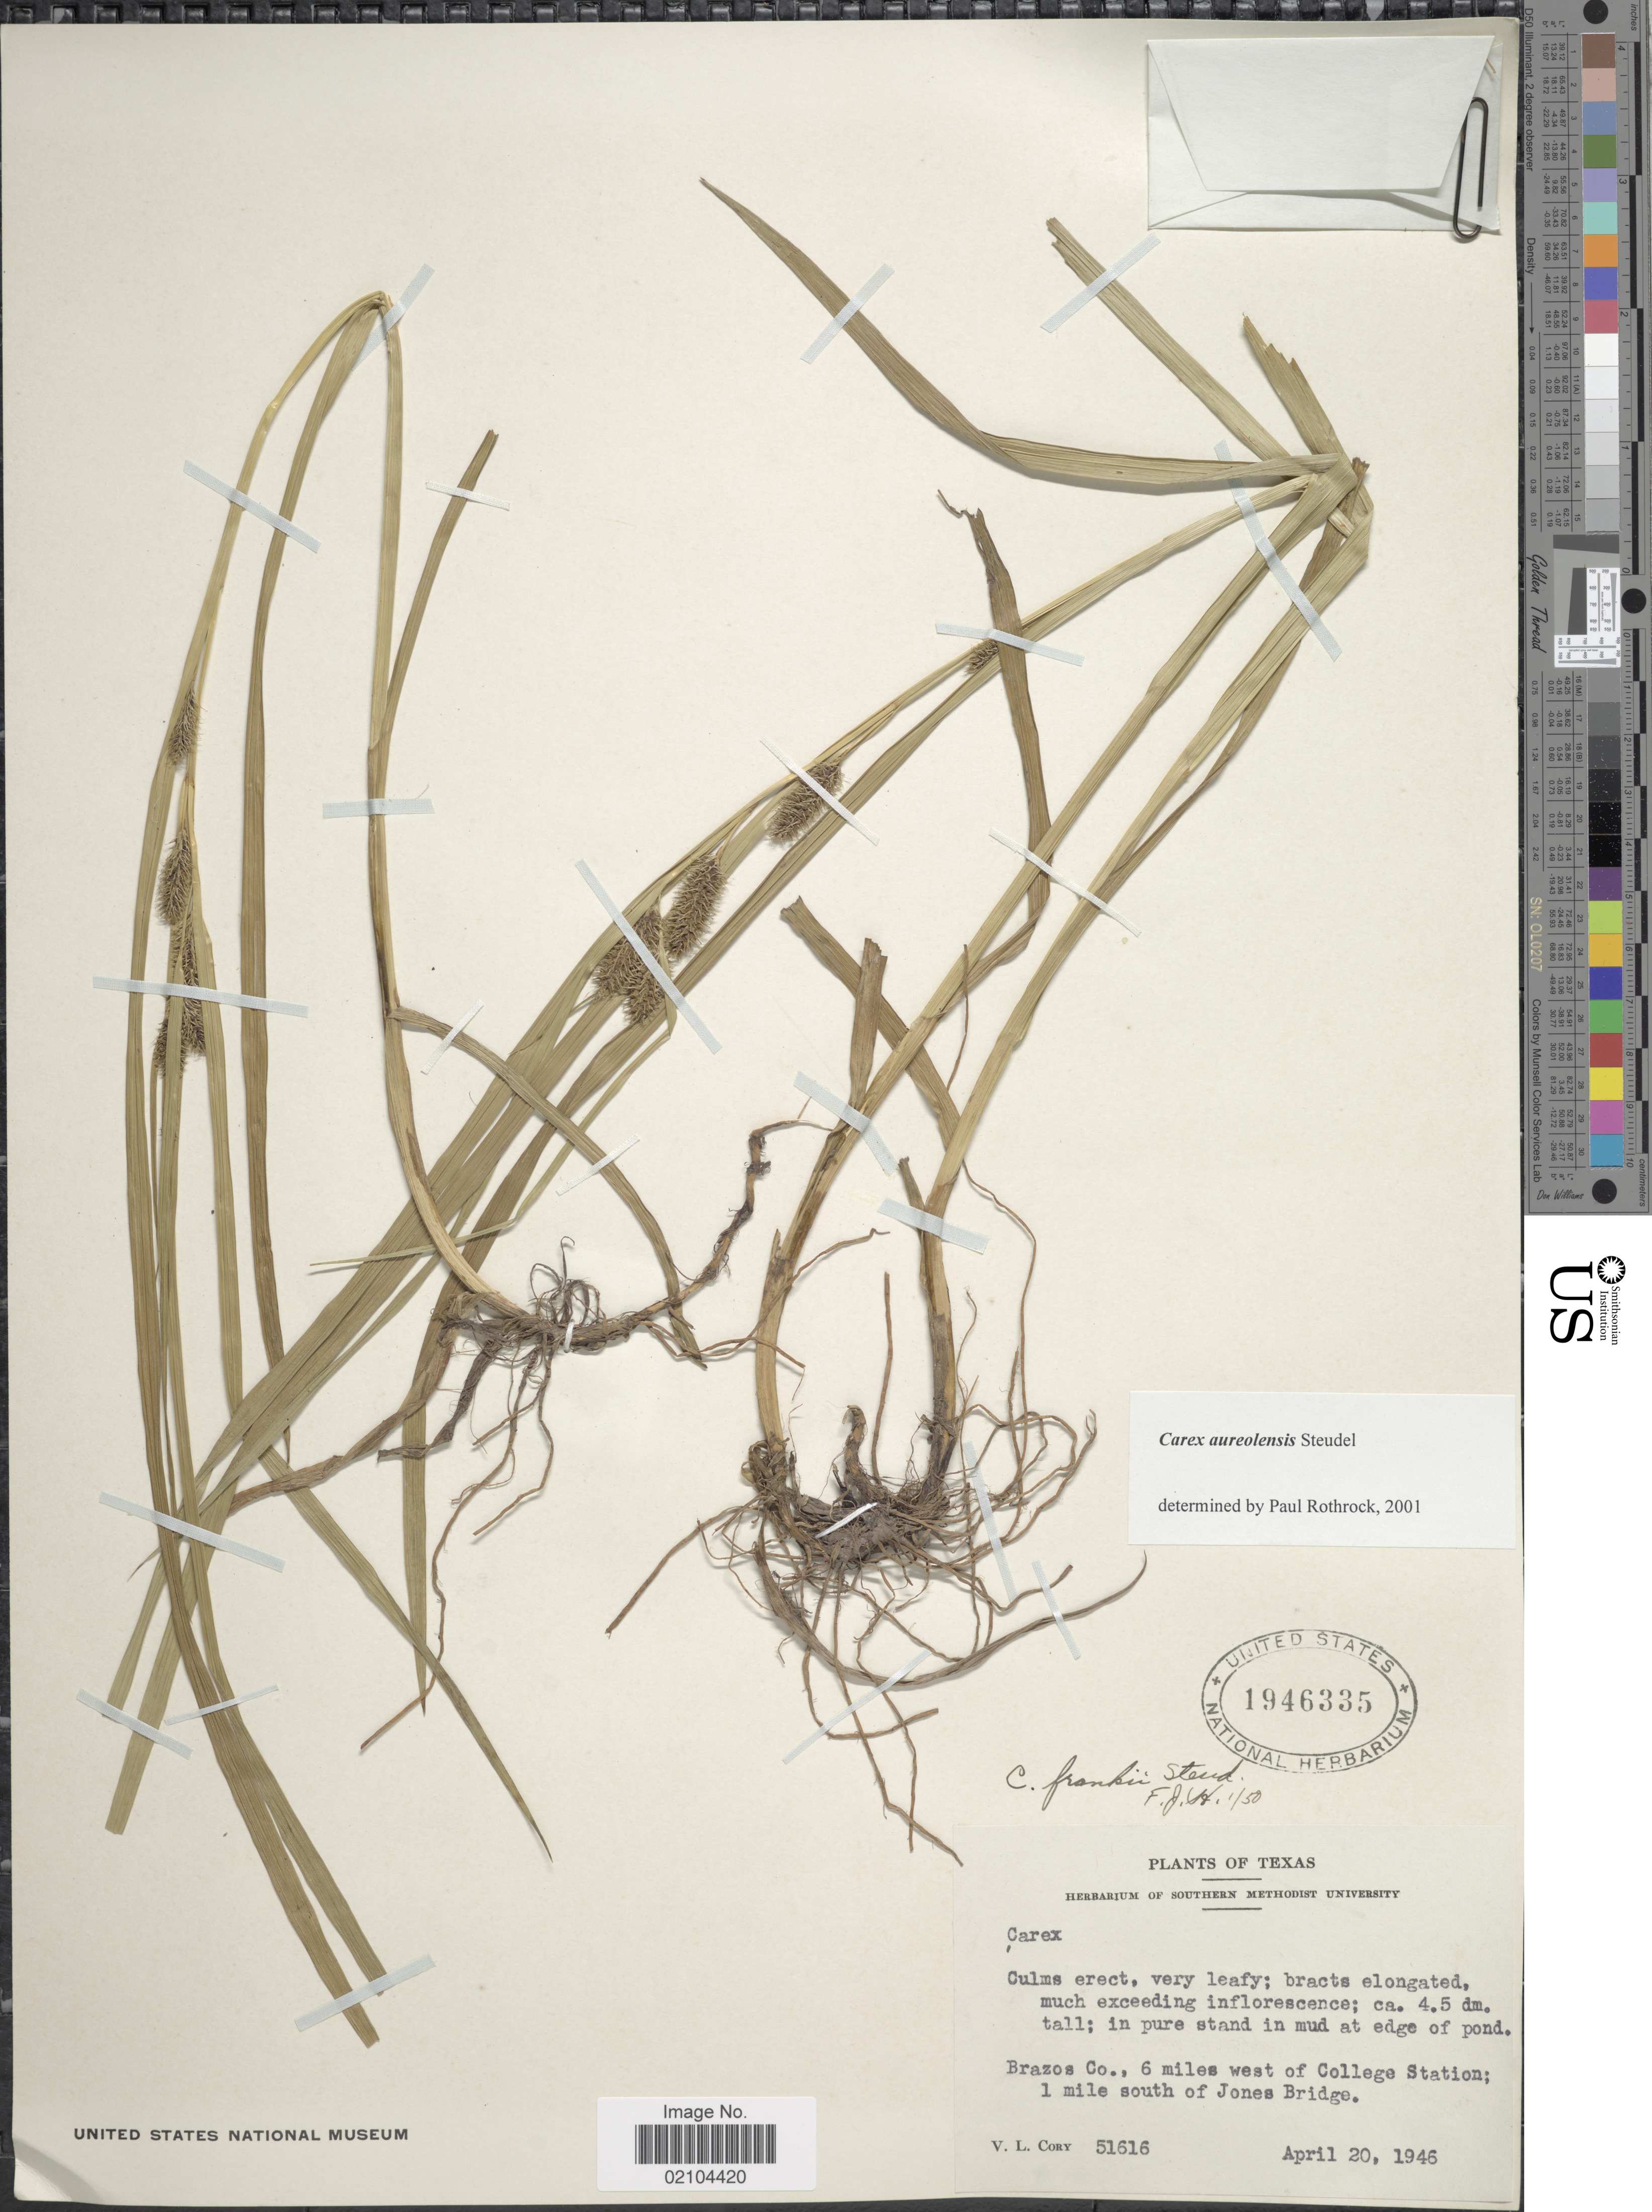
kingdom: Plantae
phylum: Tracheophyta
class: Liliopsida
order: Poales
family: Cyperaceae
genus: Carex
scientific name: Carex aureolensis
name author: Steud.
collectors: V. Cory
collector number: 51616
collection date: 1946-04-20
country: United States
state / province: Texas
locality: In pure stand in mud at edge of pond, Brazos Co., 6 miles west of College Station; 1 mile south of Jones Bridge.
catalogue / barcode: US 1946335